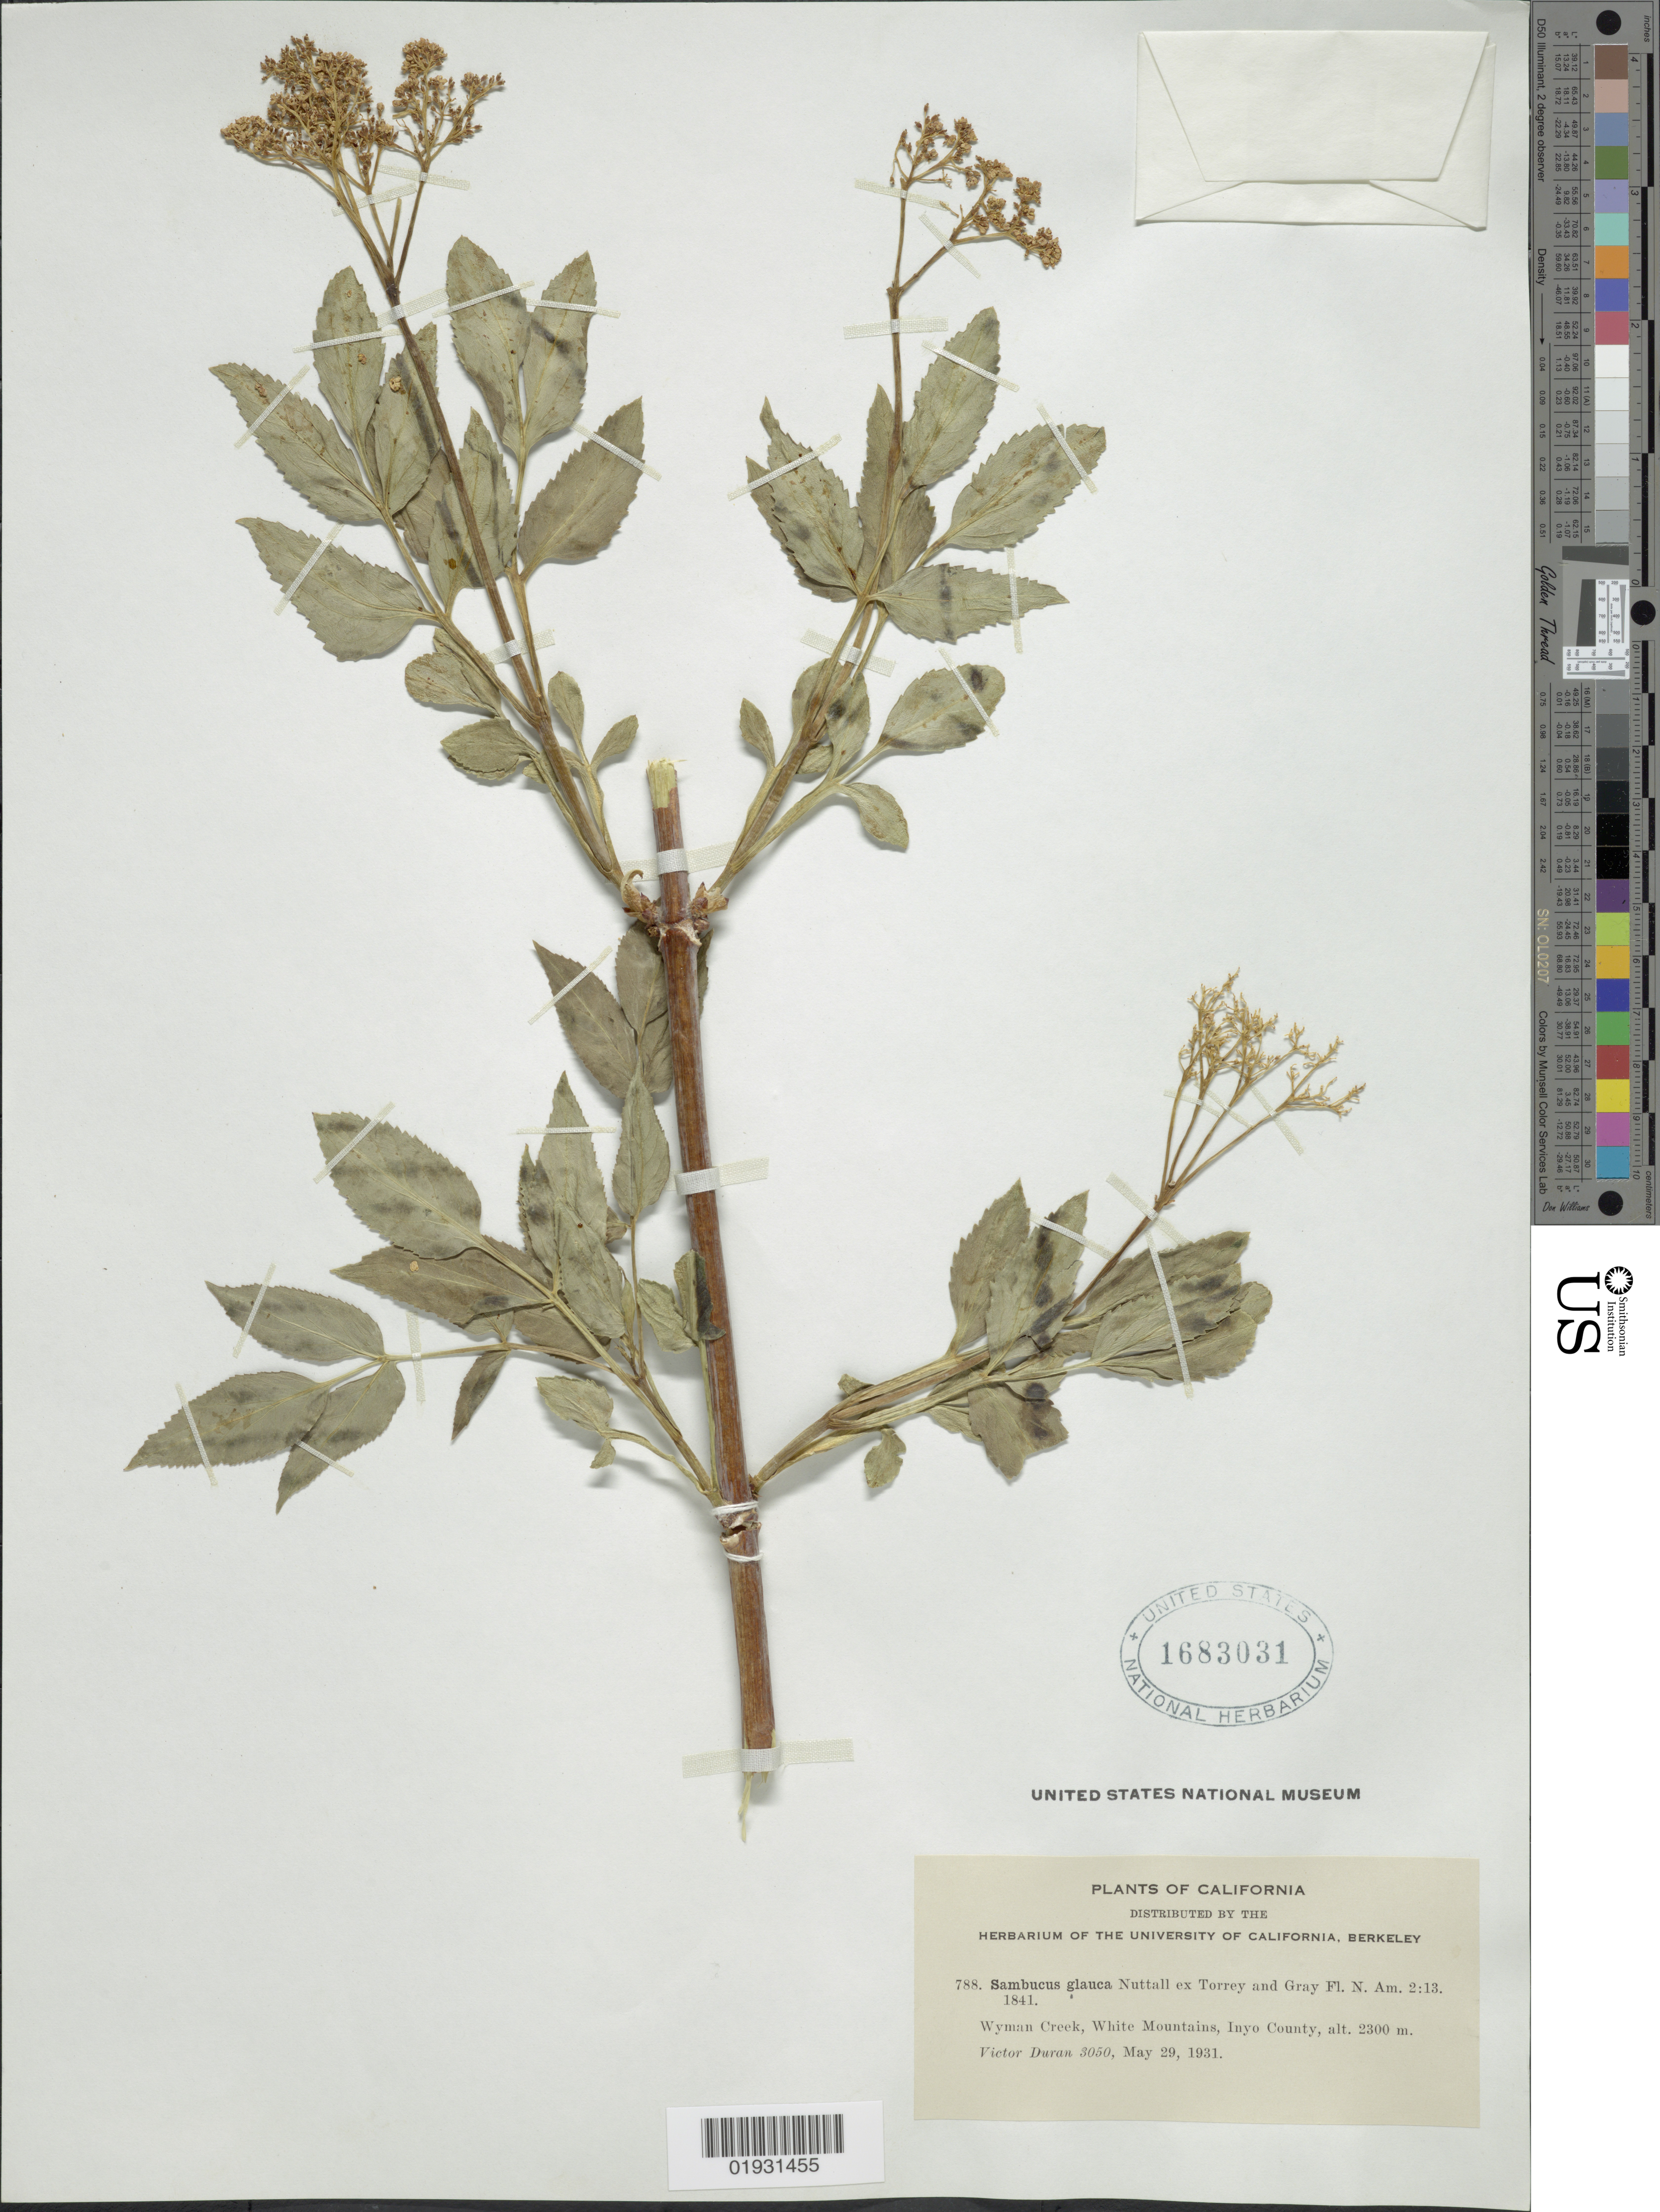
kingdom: Plantae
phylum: Tracheophyta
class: Magnoliopsida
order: Dipsacales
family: Viburnaceae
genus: Sambucus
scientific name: Sambucus sp.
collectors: V. Duran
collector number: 3050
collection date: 1931-05-29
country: United States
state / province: California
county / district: Inyo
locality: Wyman Creek, White Mountains, Inyo County.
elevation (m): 2300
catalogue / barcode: US 1683031